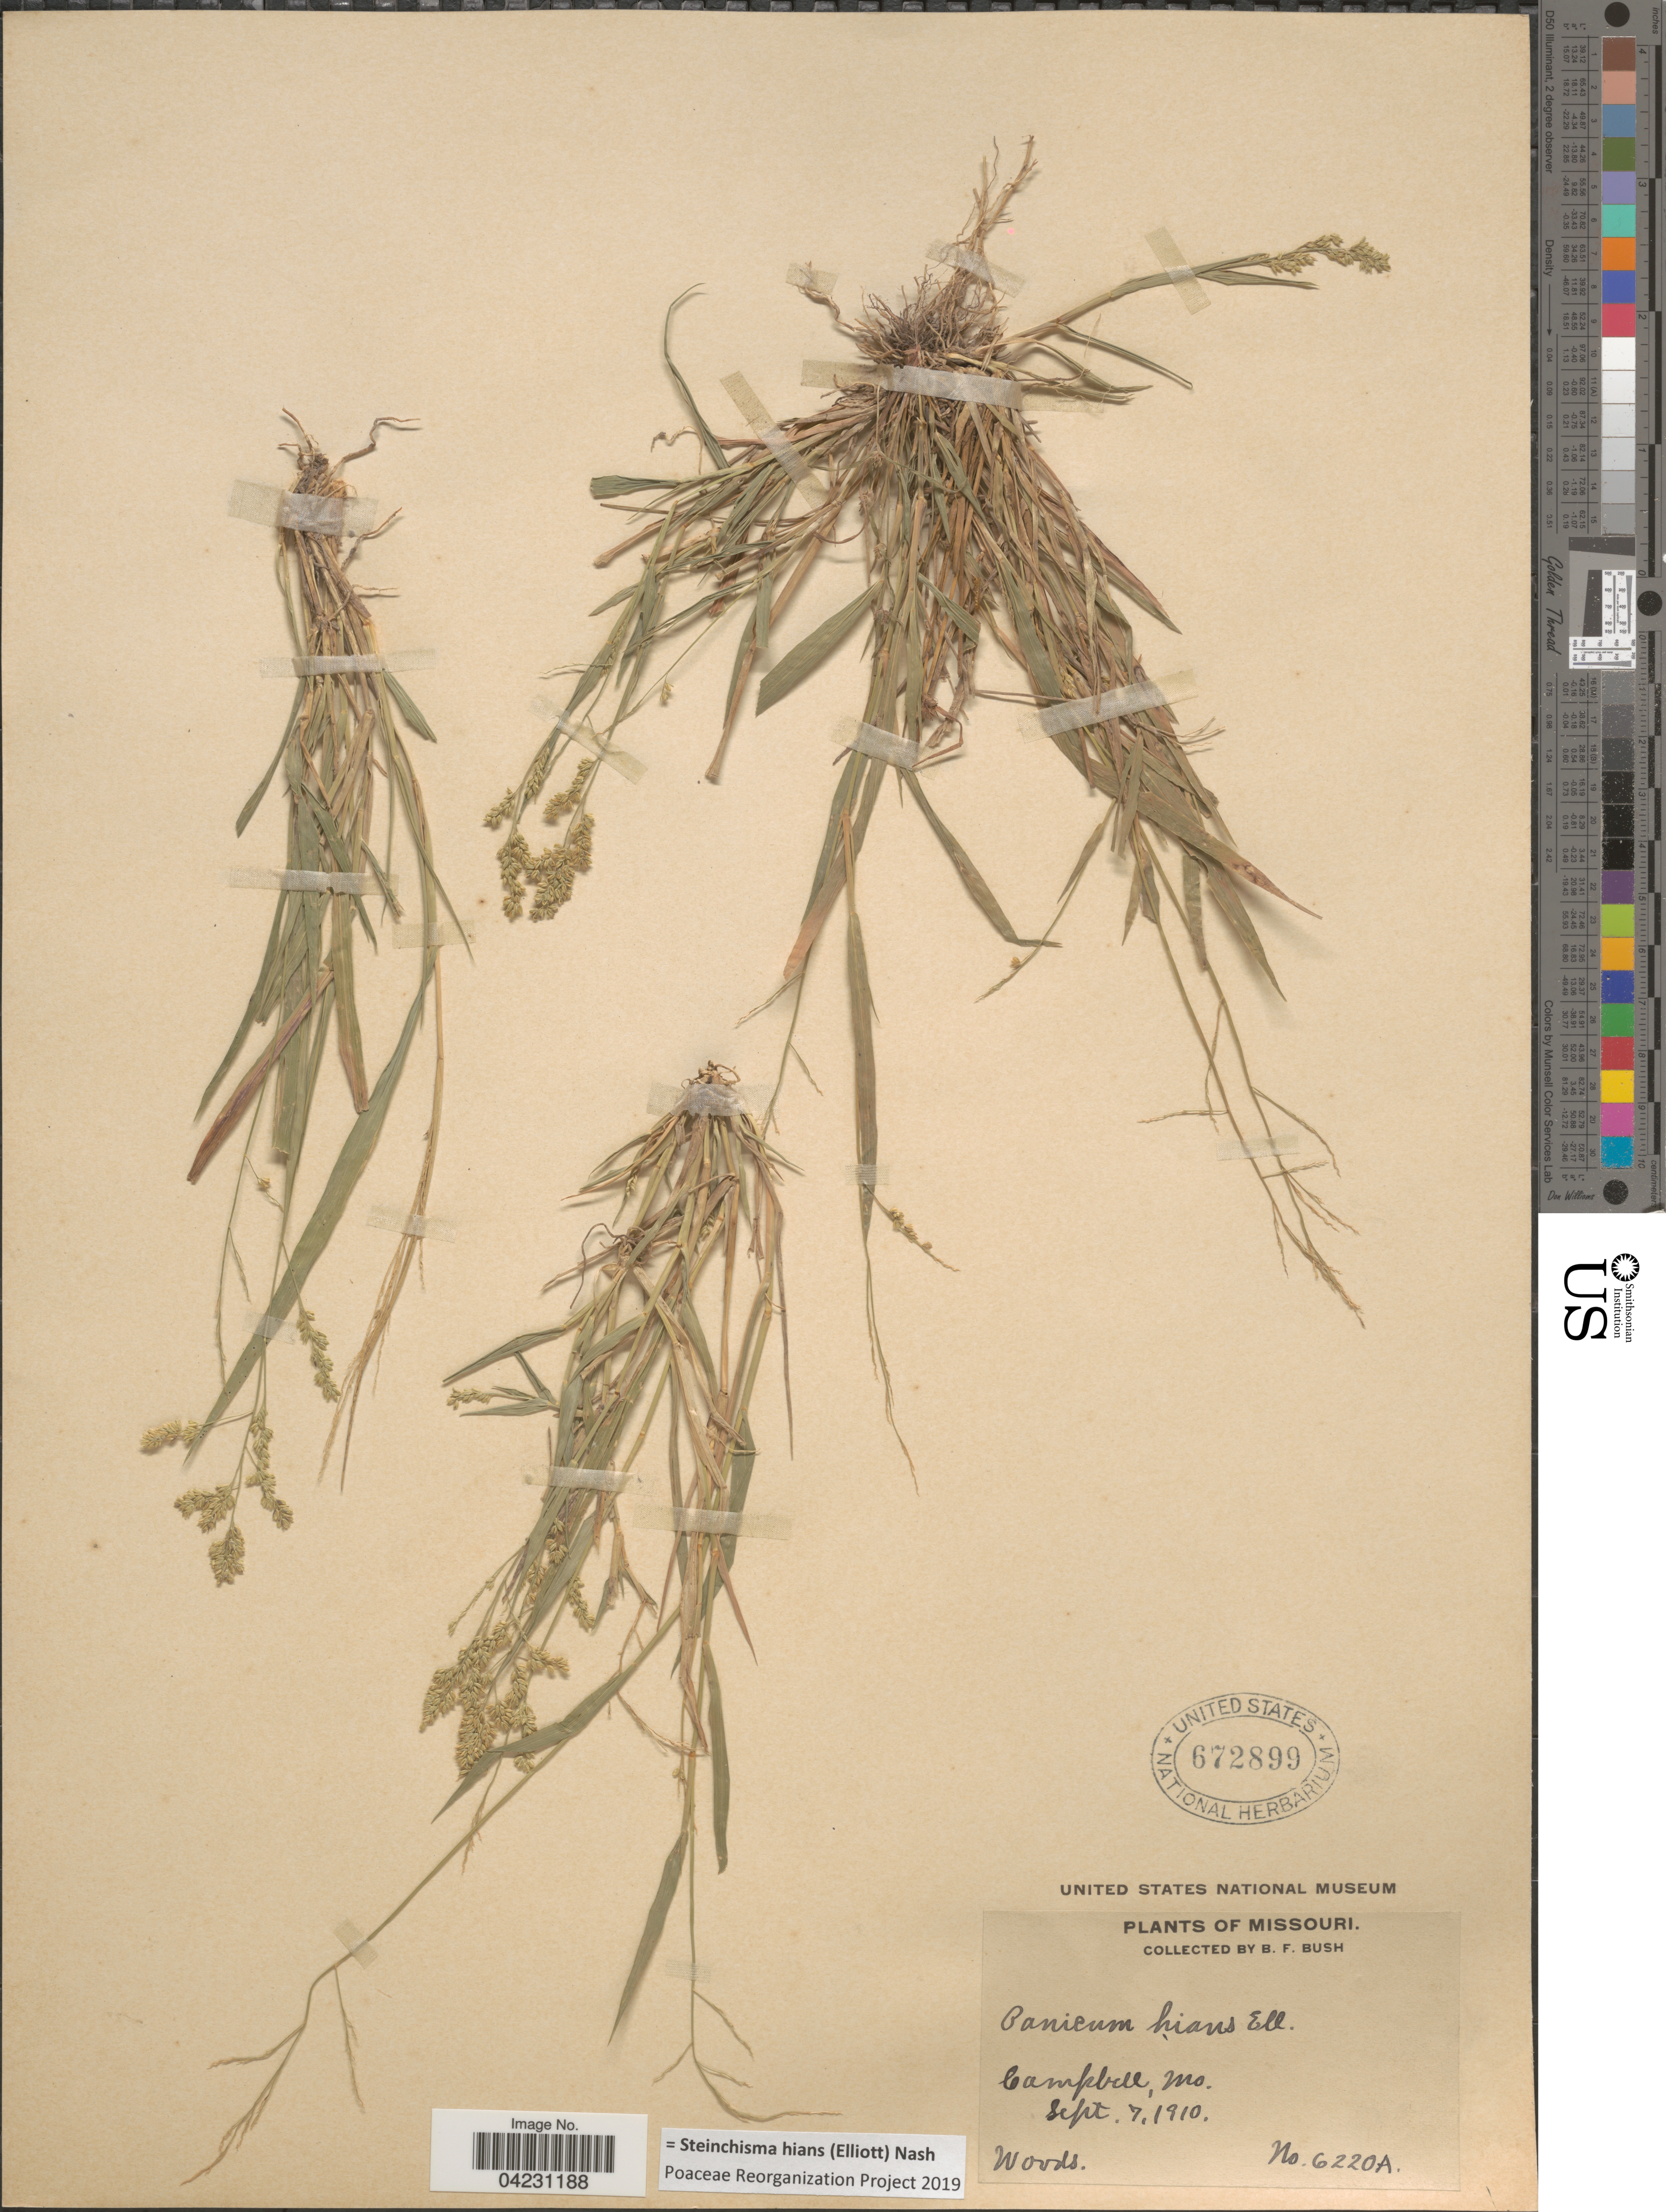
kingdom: Plantae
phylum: Tracheophyta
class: Liliopsida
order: Poales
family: Poaceae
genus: Steinchisma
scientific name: Steinchisma hians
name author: (Elliott) Nash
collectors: B. F. Bush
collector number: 6220A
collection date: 1910-09-07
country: United States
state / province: Missouri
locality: Campbill.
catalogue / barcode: US 672899